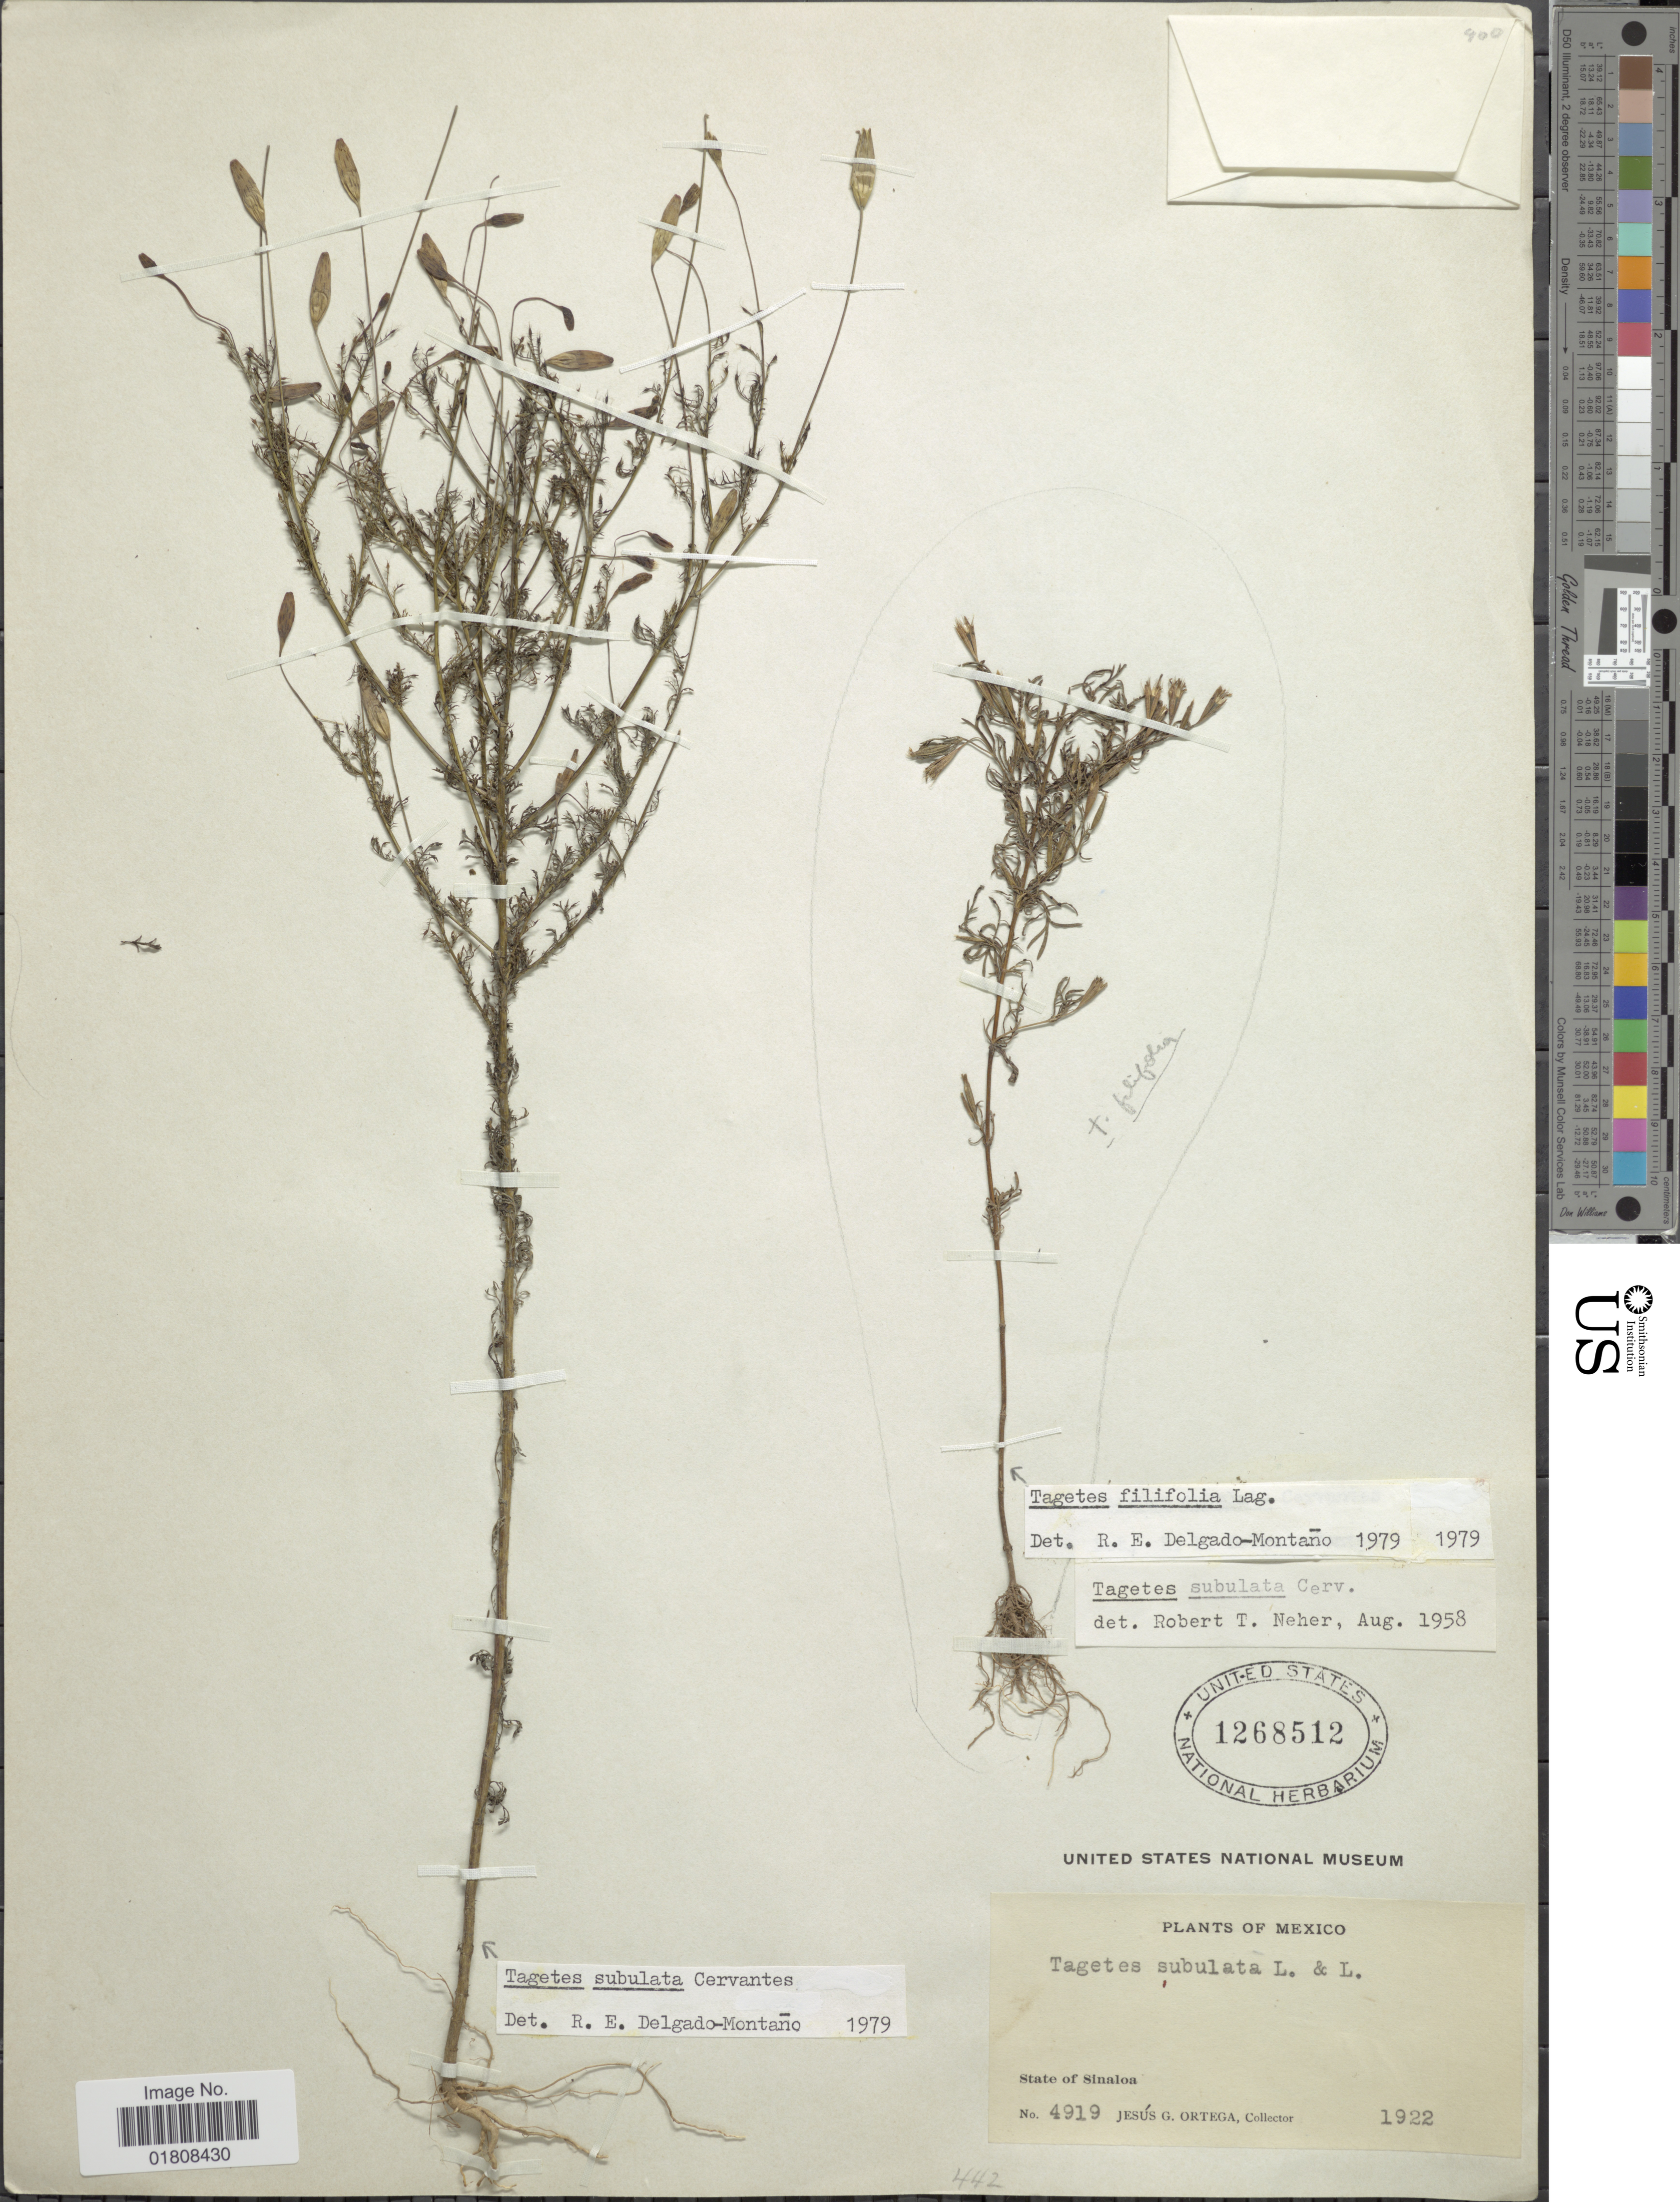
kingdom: Plantae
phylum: Tracheophyta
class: Magnoliopsida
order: Asterales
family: Asteraceae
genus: Tagetes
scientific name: Tagetes subulata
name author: Cerv.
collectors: J. Ortega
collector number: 4919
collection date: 1922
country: Mexico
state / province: Sinaloa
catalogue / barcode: US 1268512